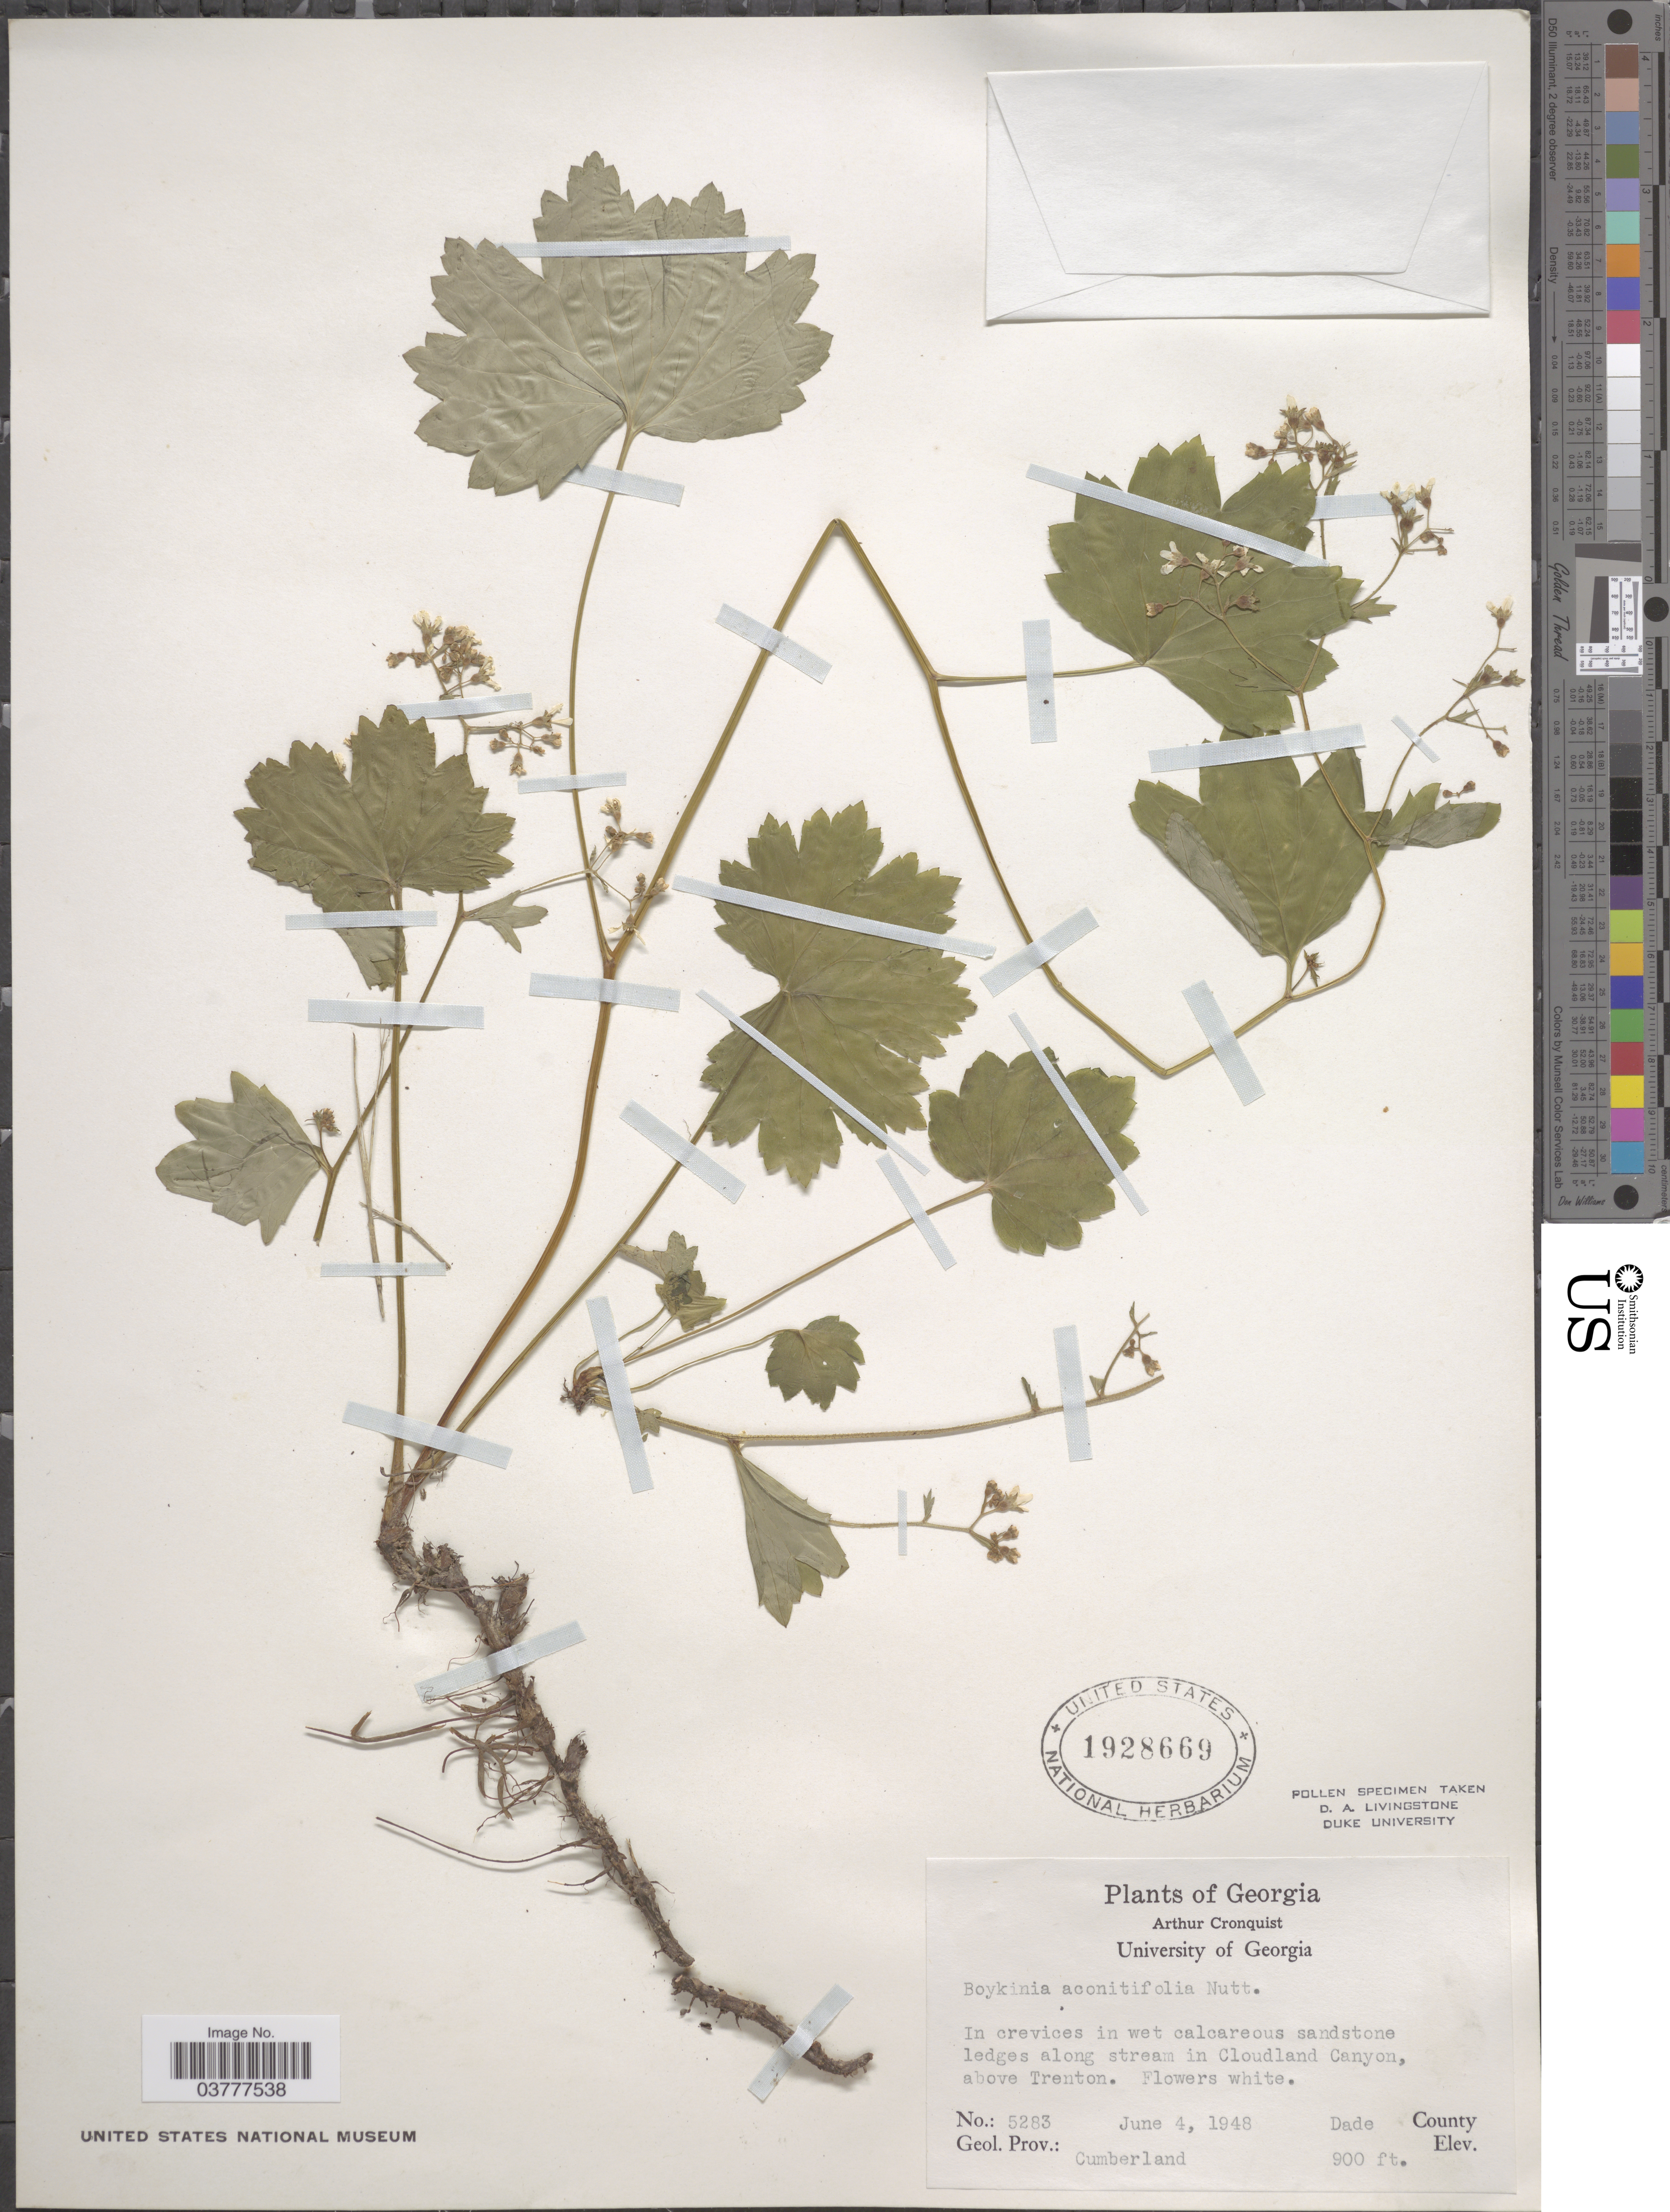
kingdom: Plantae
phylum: Tracheophyta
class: Magnoliopsida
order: Saxifragales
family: Saxifragaceae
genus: Boykinia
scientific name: Boykinia aconitifolia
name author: Nutt.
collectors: A. J. Cronquist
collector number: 5283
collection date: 1848-06-04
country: United States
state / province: Georgia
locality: In crevices in wet calcareous sandstone ledges along stream in Cloudland Canyon, above Trenton. Geol. Prov.: Cumbrland. Dade County.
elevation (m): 274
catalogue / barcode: US 1928669